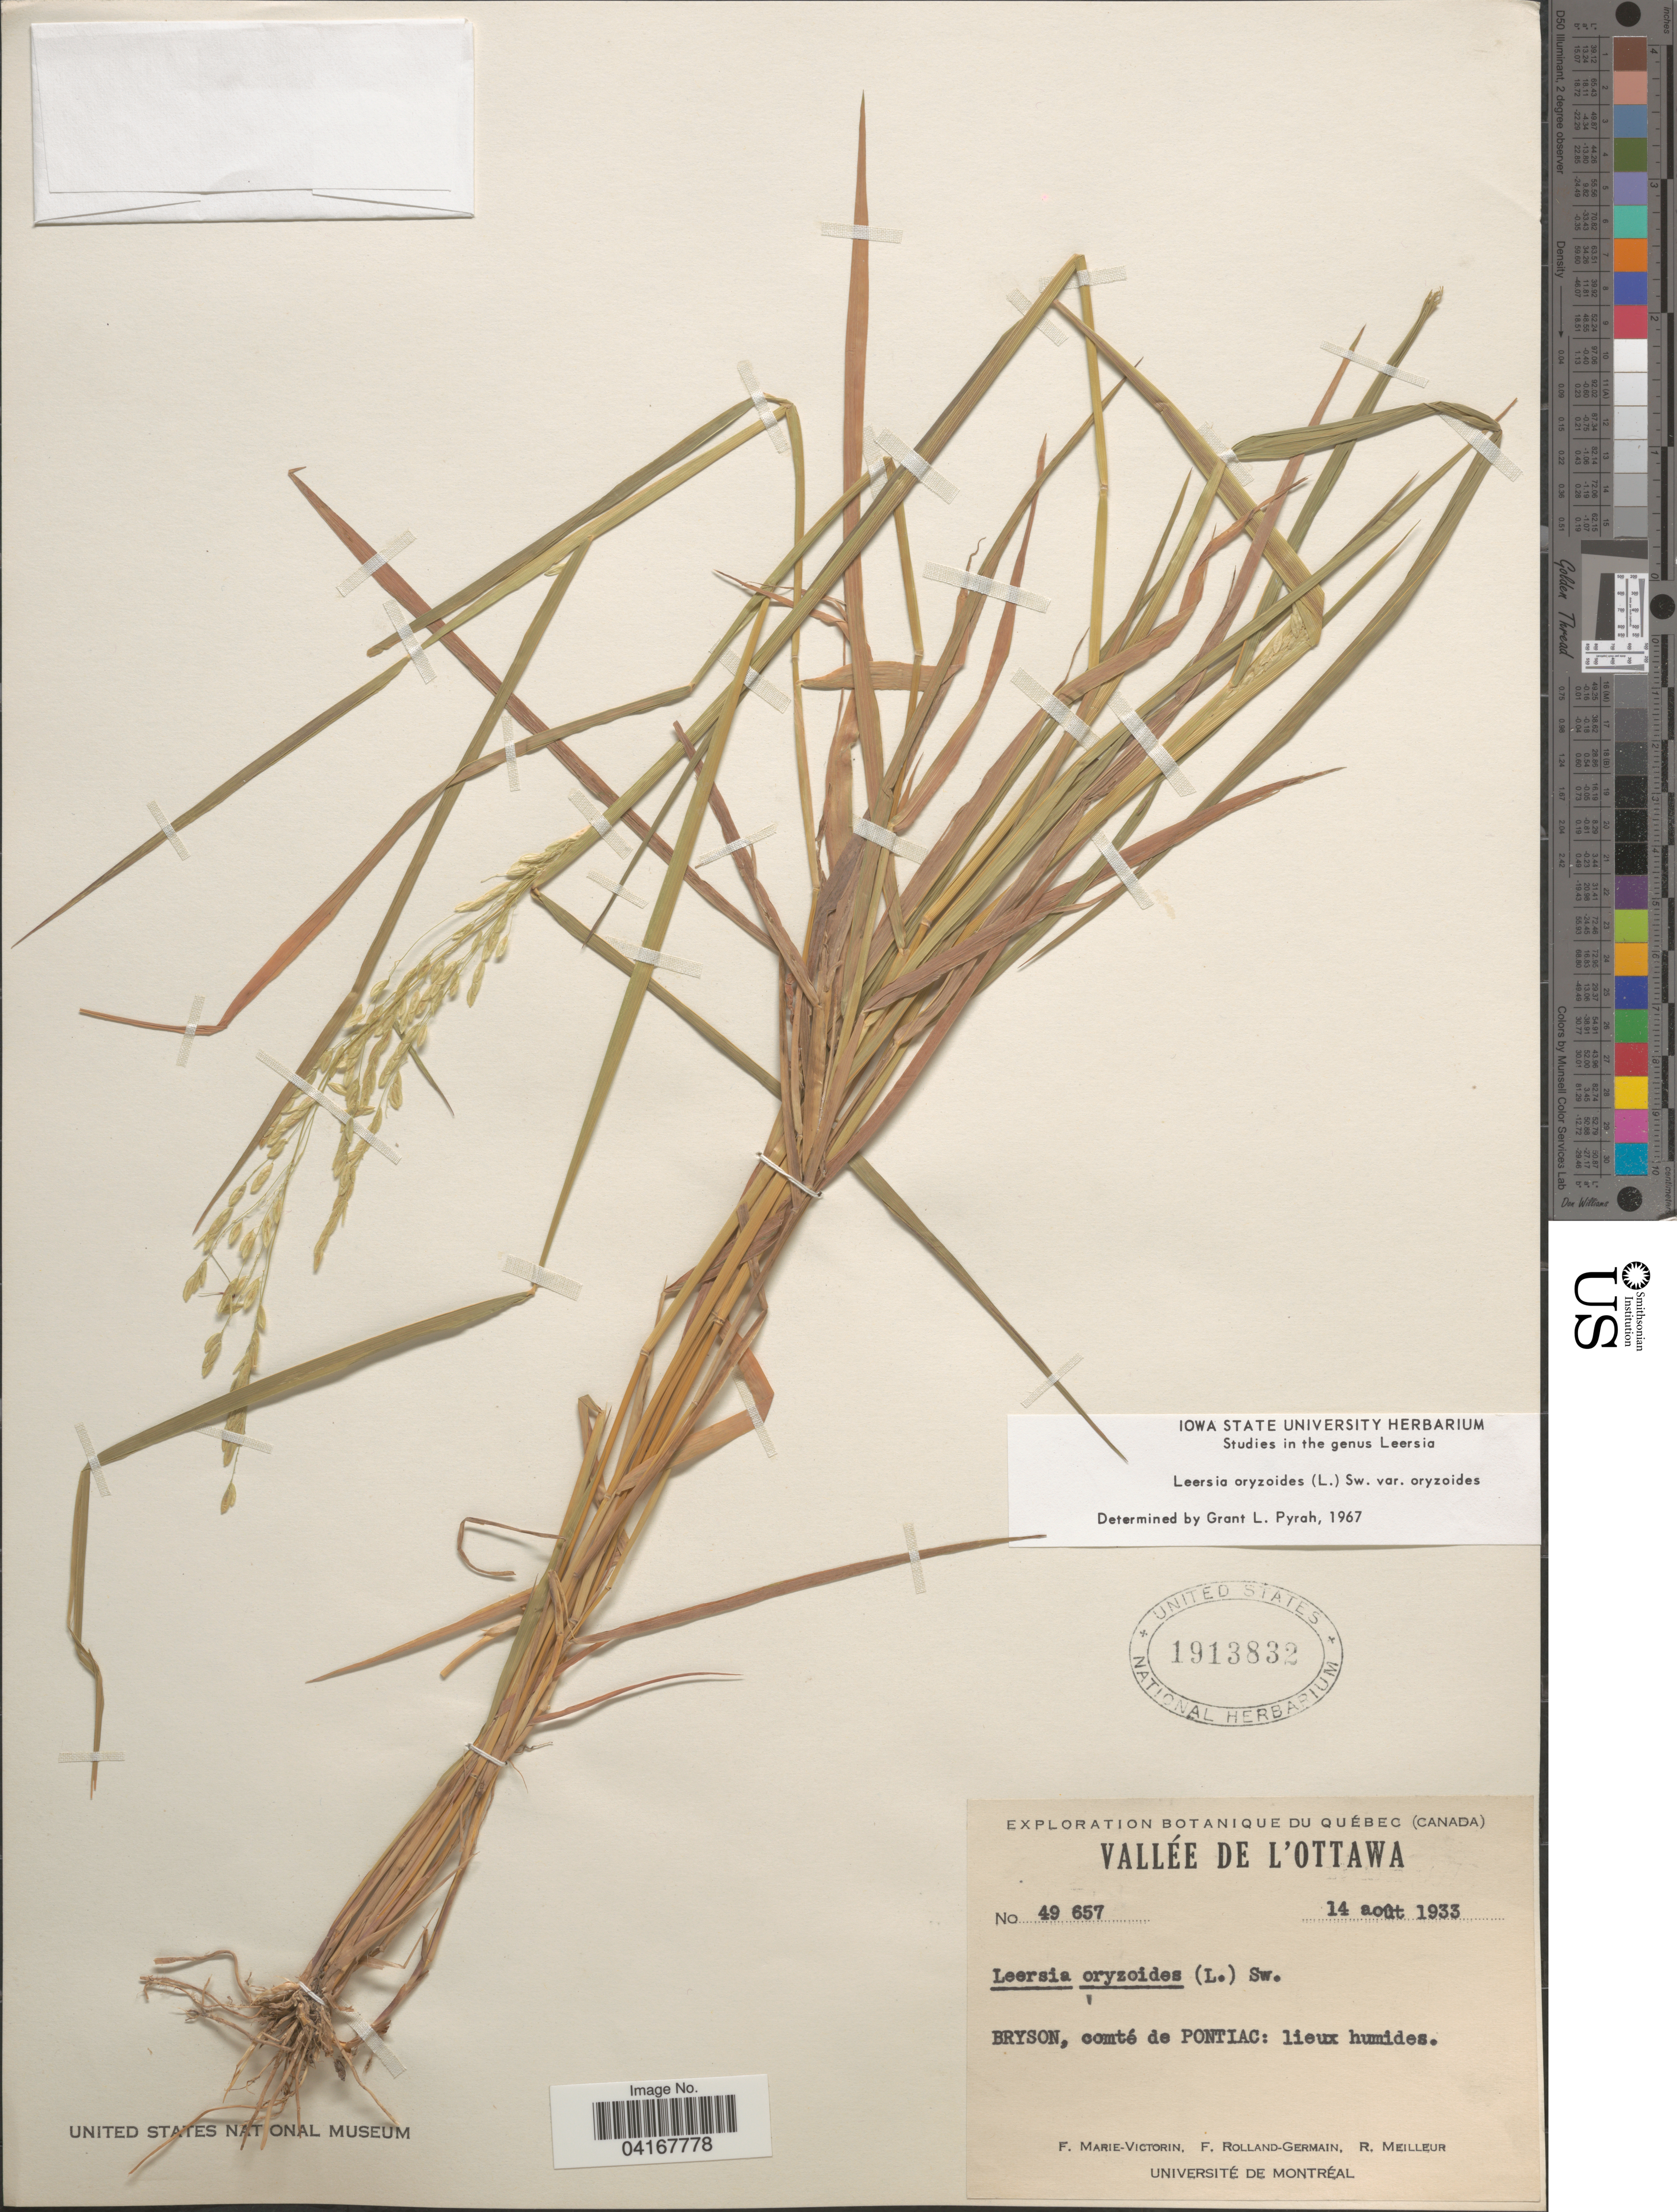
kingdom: Plantae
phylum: Tracheophyta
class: Liliopsida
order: Poales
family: Poaceae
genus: Leersia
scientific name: Leersia oryzoides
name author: (L.) Sw.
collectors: F. Marie-Victorin, Rolland-Germain & R. Meilleur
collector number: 49657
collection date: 1933-08-14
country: Canada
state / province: Quebec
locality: Exploration Botanique du Québec (Canada). Vallée de l'Ottawa. Bryson, comté de Pontiac.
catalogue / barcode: US 1913832